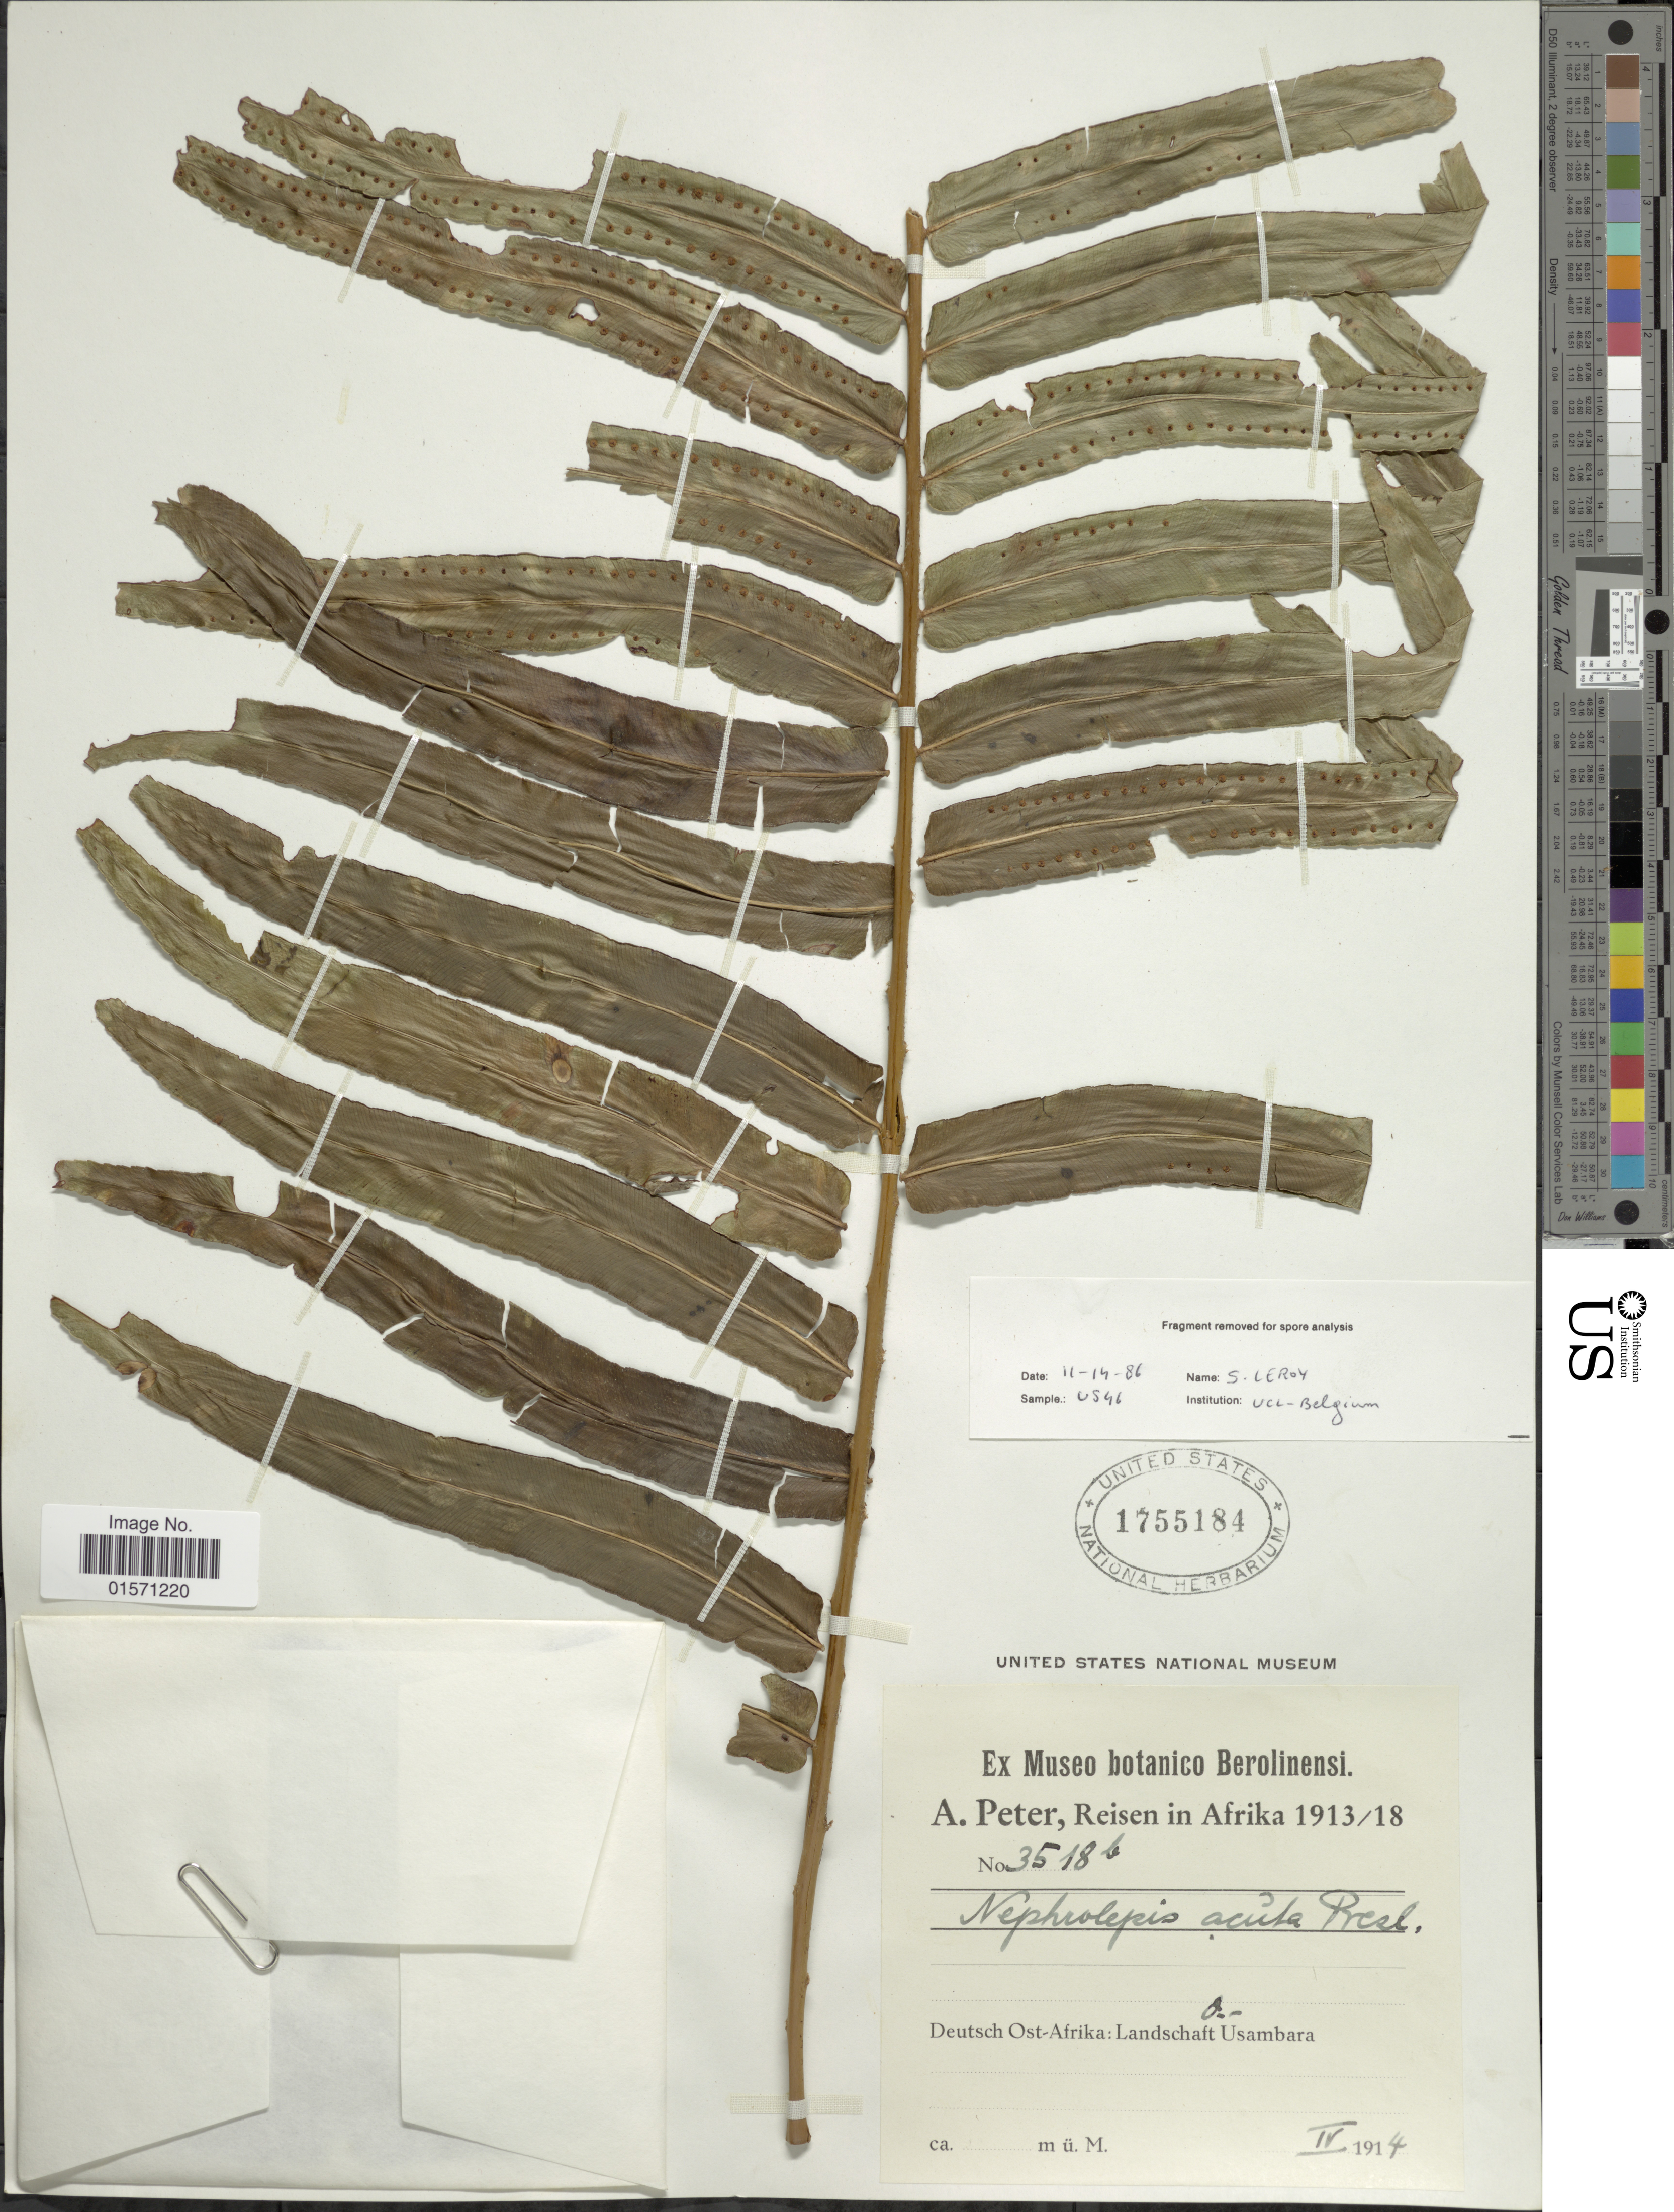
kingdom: Plantae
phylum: Tracheophyta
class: Polypodiopsida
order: Polypodiales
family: Nephrolepidaceae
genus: Nephrolepis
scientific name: Nephrolepis biserrata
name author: (Sw.) Schott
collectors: A. Peter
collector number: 3518b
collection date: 1914-04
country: Tanzania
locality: Afrika. Deutsch Ost-Afrika: Landschaft O. - Usambara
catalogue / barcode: US 1755184